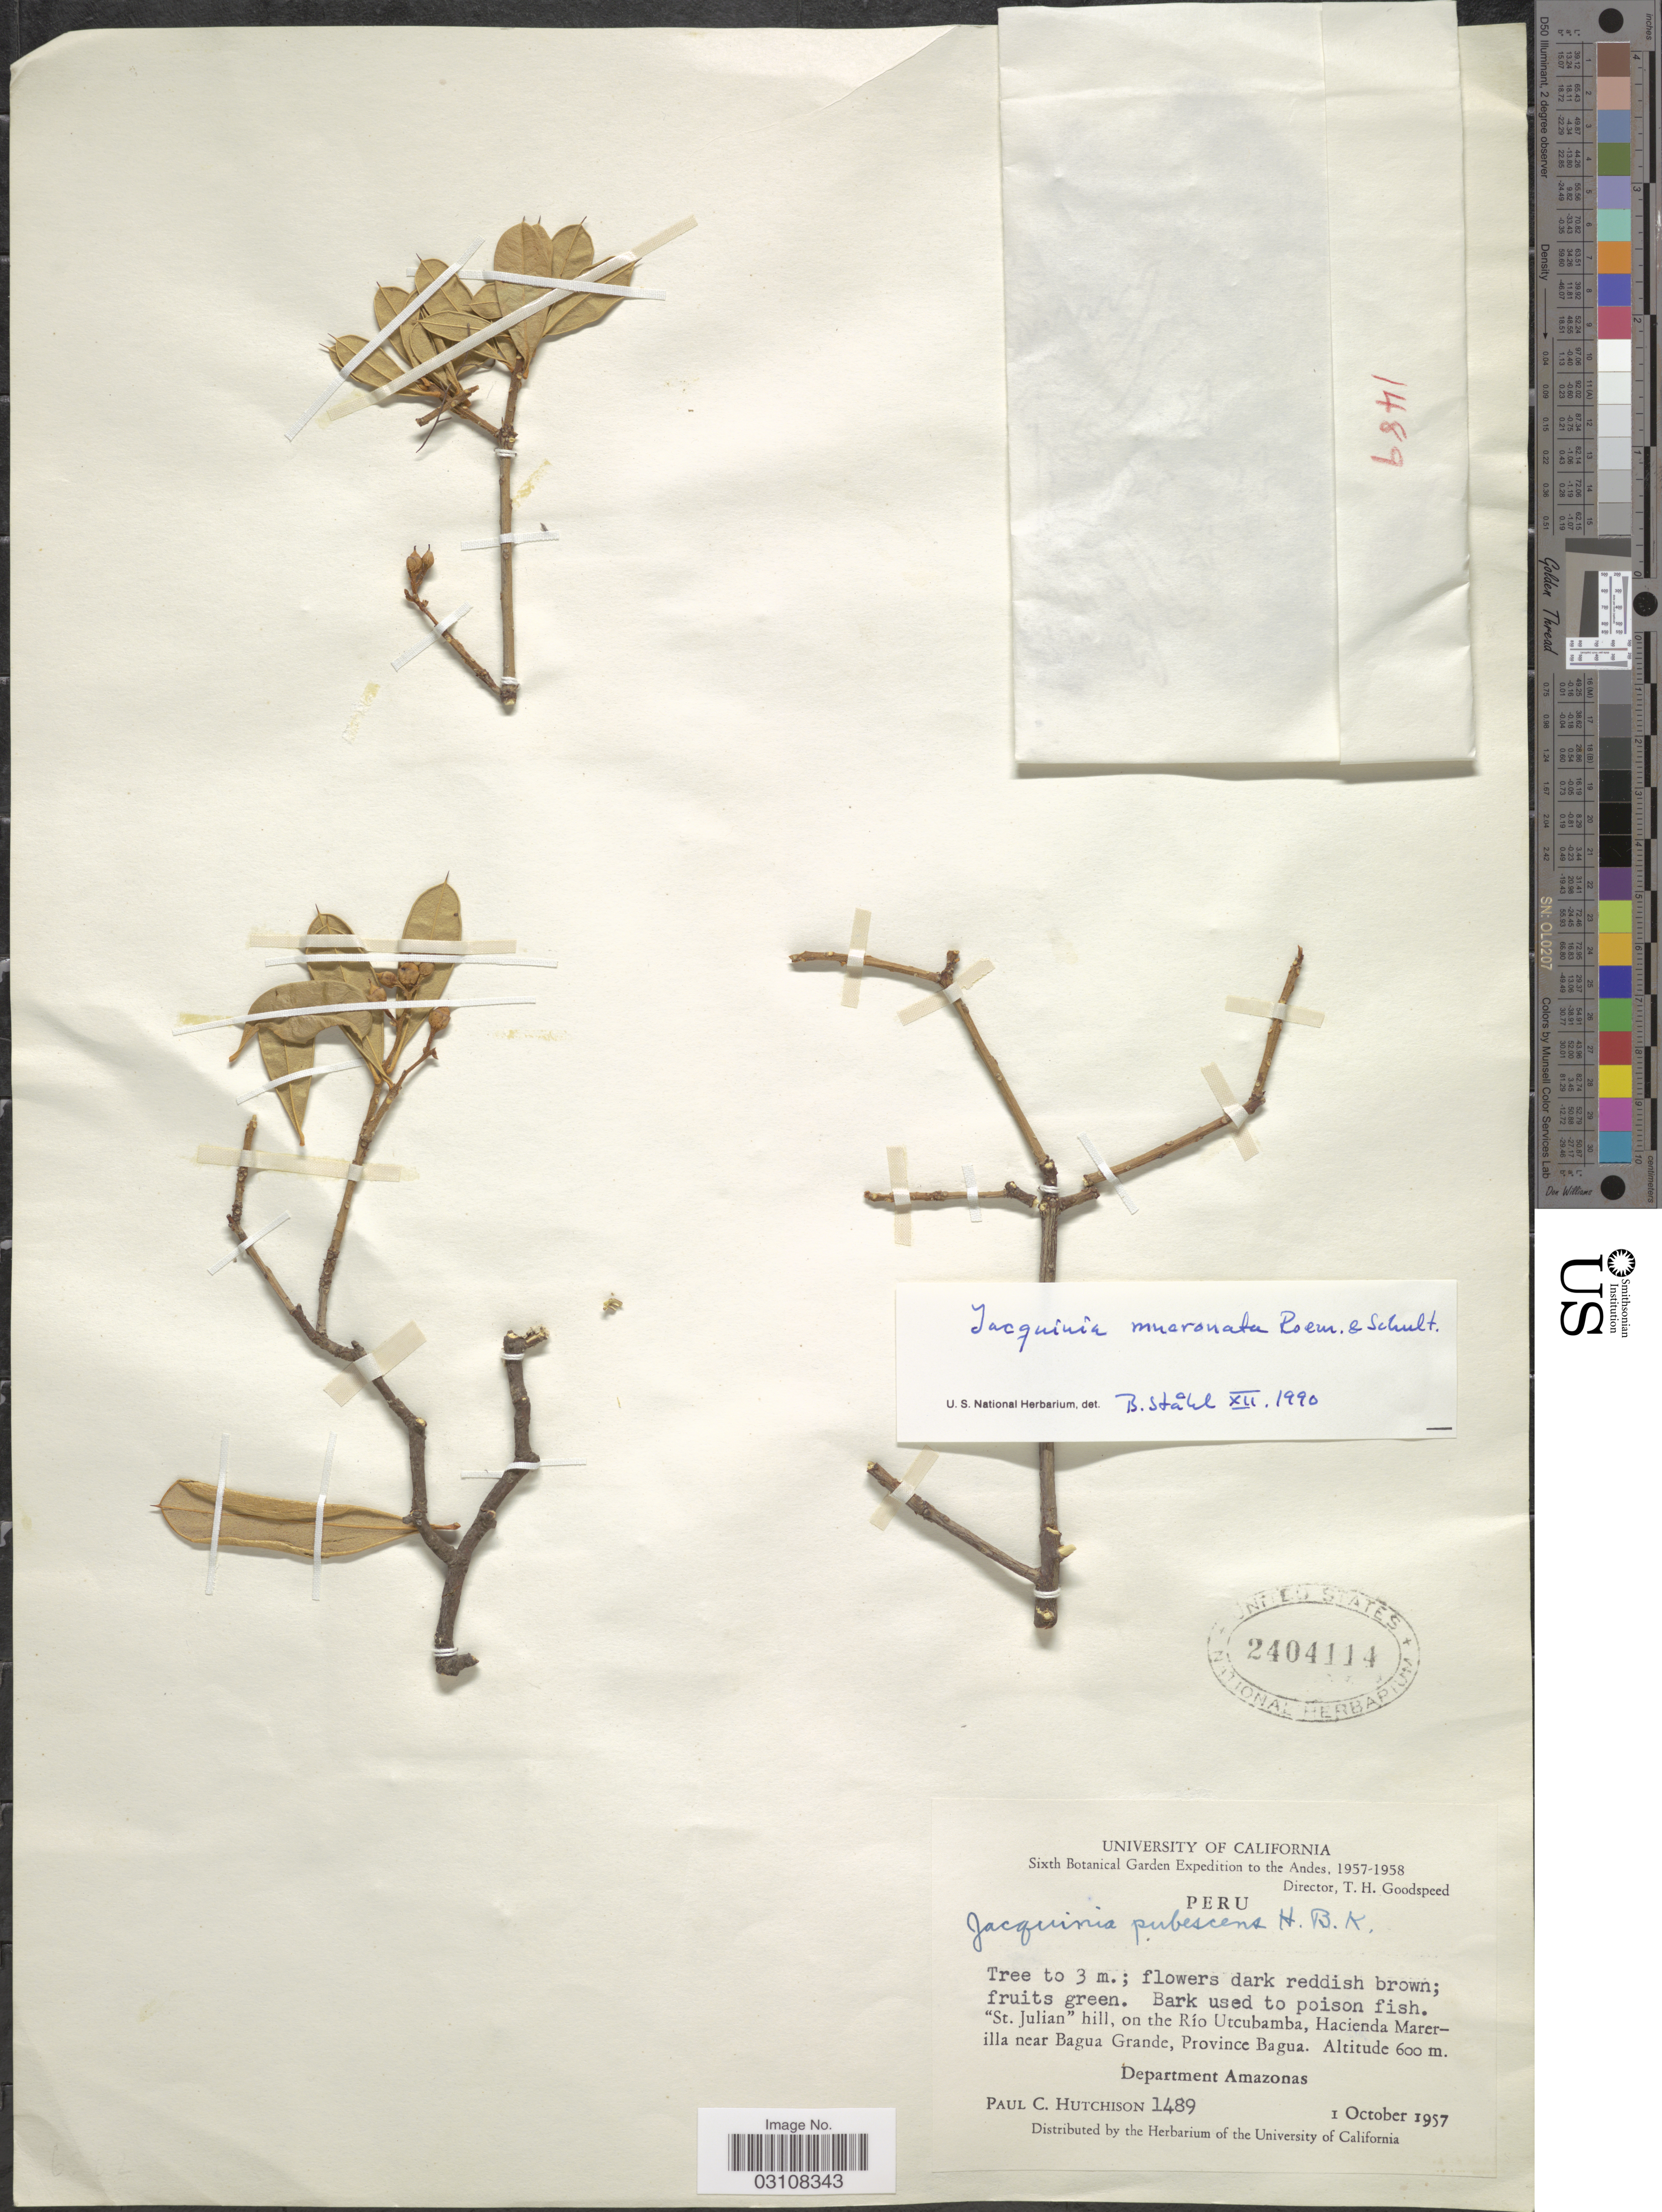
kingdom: Plantae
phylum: Tracheophyta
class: Magnoliopsida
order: Ericales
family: Primulaceae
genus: Bonellia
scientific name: Bonellia mucronata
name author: (Roem. & Schult.) B. Ståhl & Källersjö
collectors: P. C. Hutchison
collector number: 1489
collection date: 1957-10-01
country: Peru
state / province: Amazonas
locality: Andes. 'St. Julian' hill, on the Río Utcubamba, Hacienda Marerilla near Bagua Grande, Province Bagua. Department Amazonas.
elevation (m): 600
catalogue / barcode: US 2404114